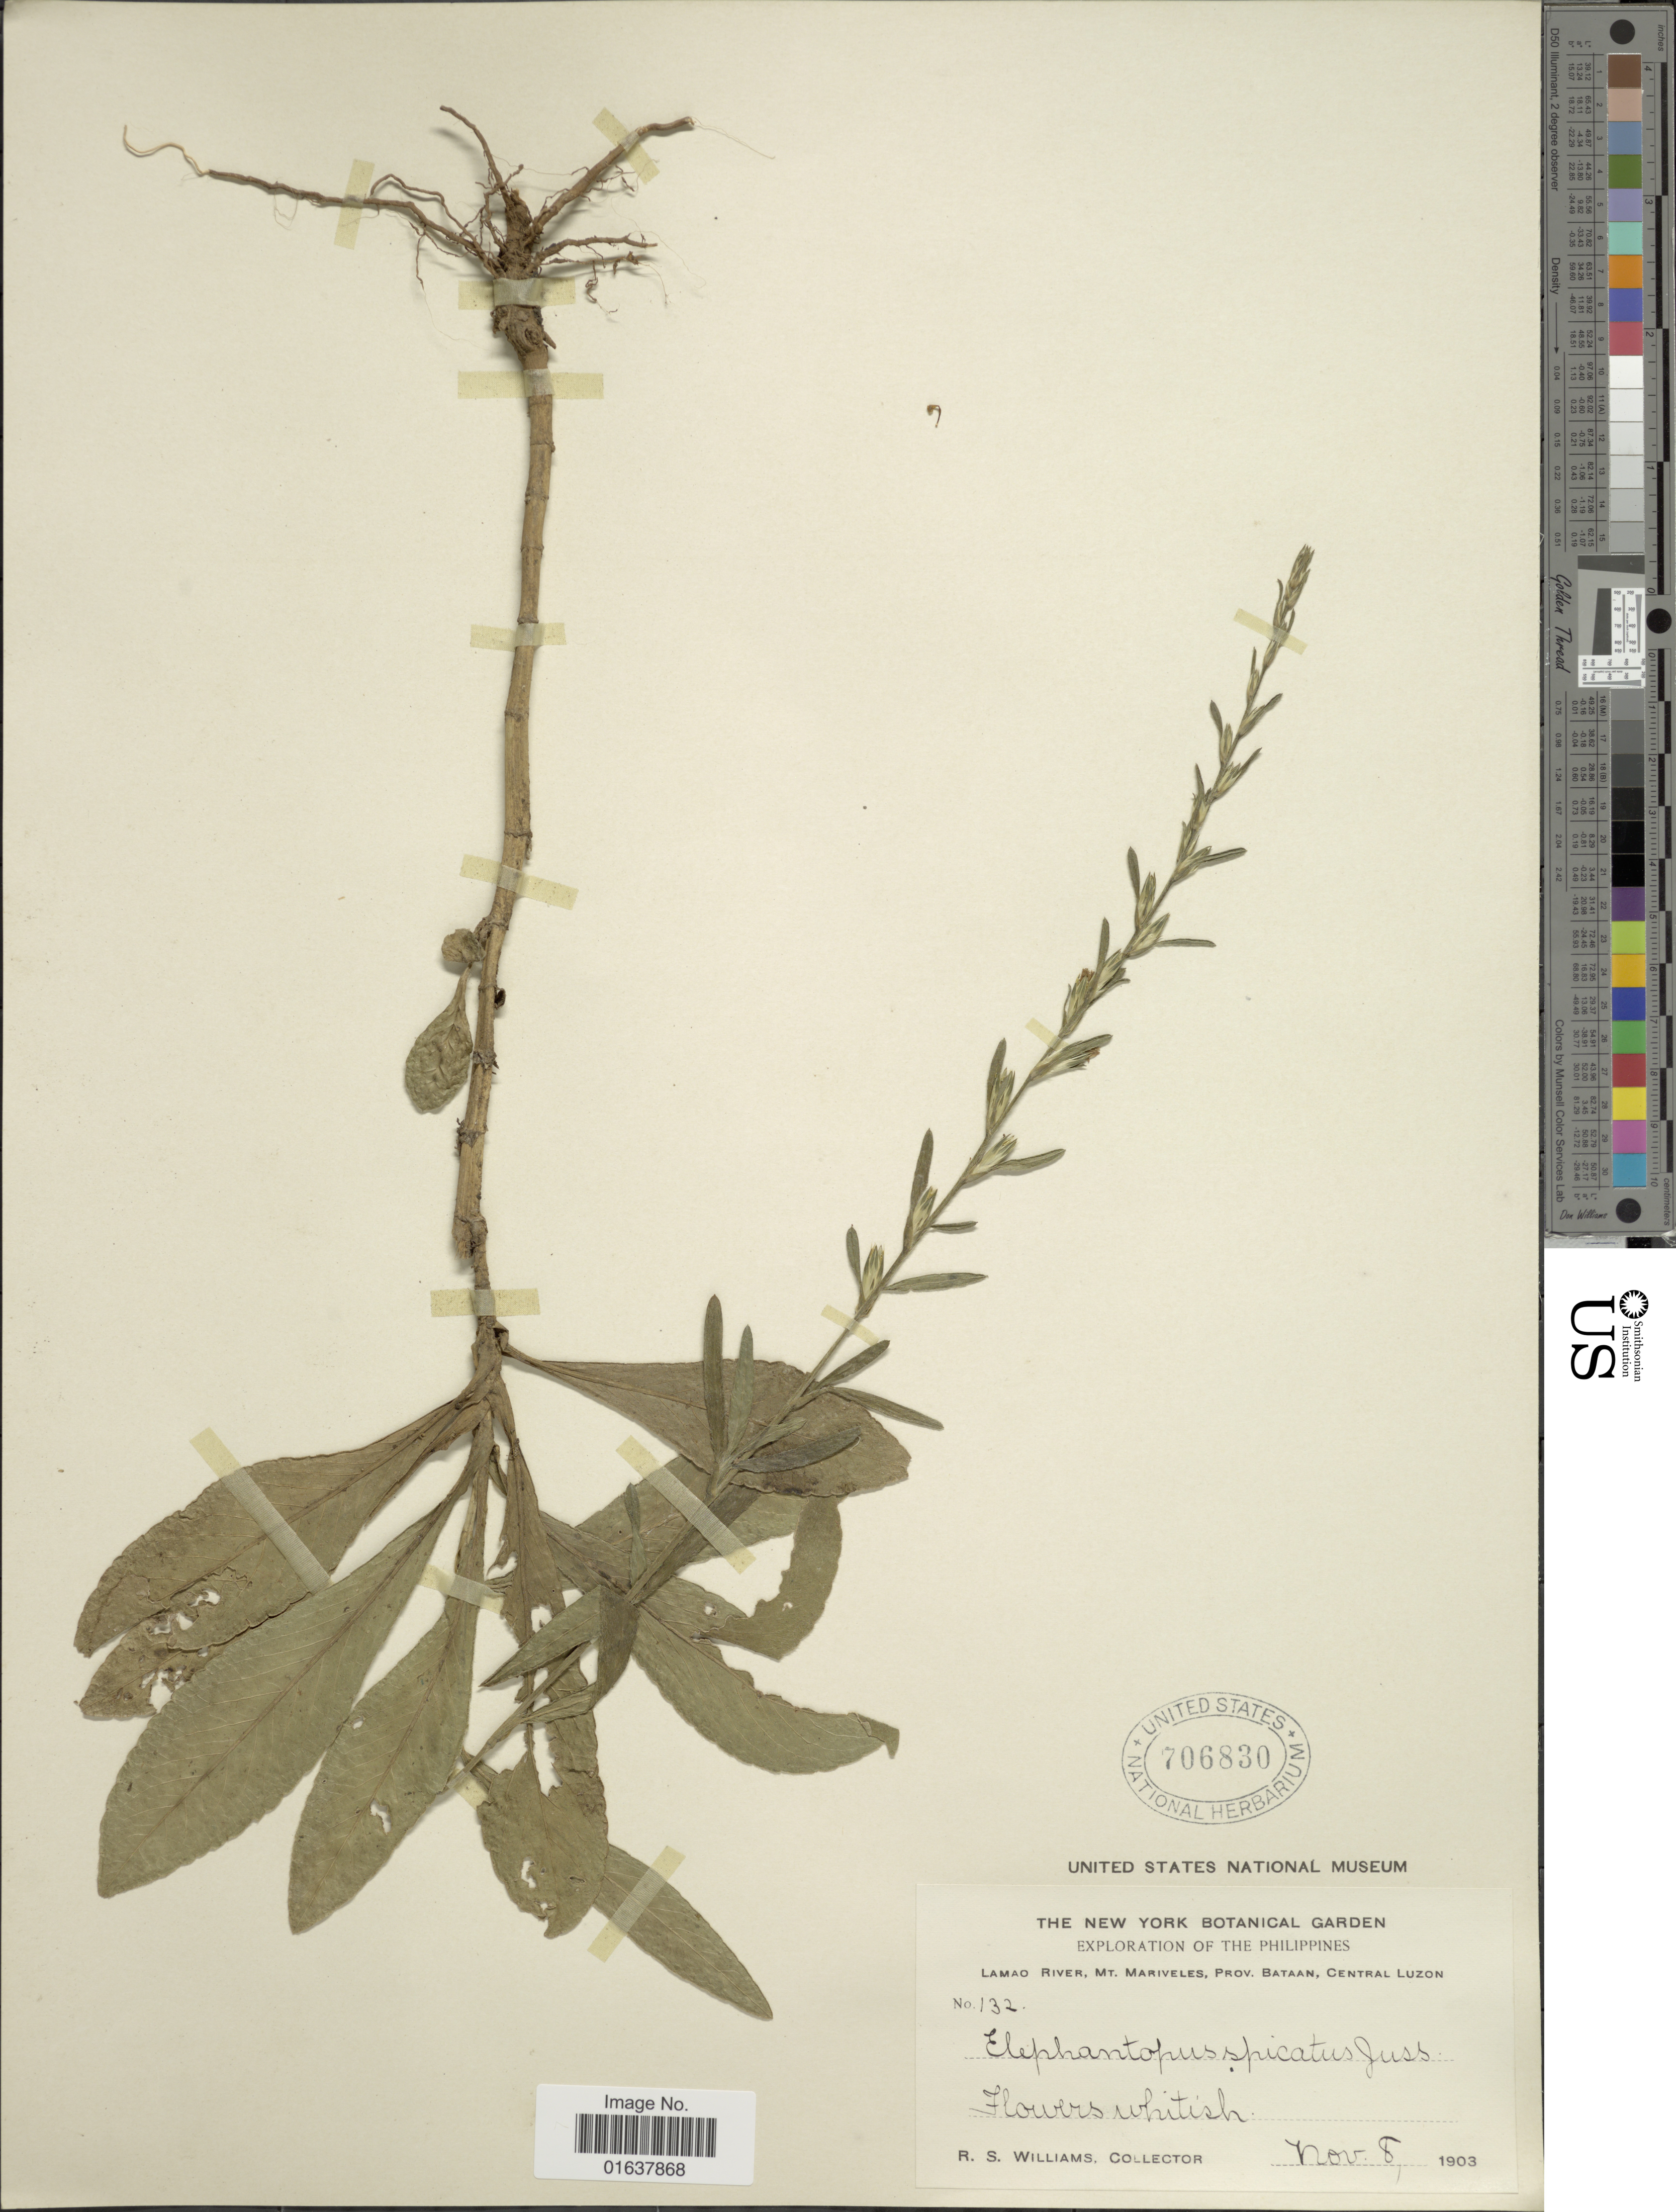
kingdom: Plantae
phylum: Tracheophyta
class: Magnoliopsida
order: Asterales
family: Asteraceae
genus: Pseudelephantopus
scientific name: Pseudelephantopus spicatus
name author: (Juss. ex Aubl.) C.F. Baker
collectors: R. William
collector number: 132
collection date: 1903-11-08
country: Philippines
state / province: Central Luzon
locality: Lamao River, Mt. Mariveles, Prov. Bataan, Central Luzon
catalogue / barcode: US 706830